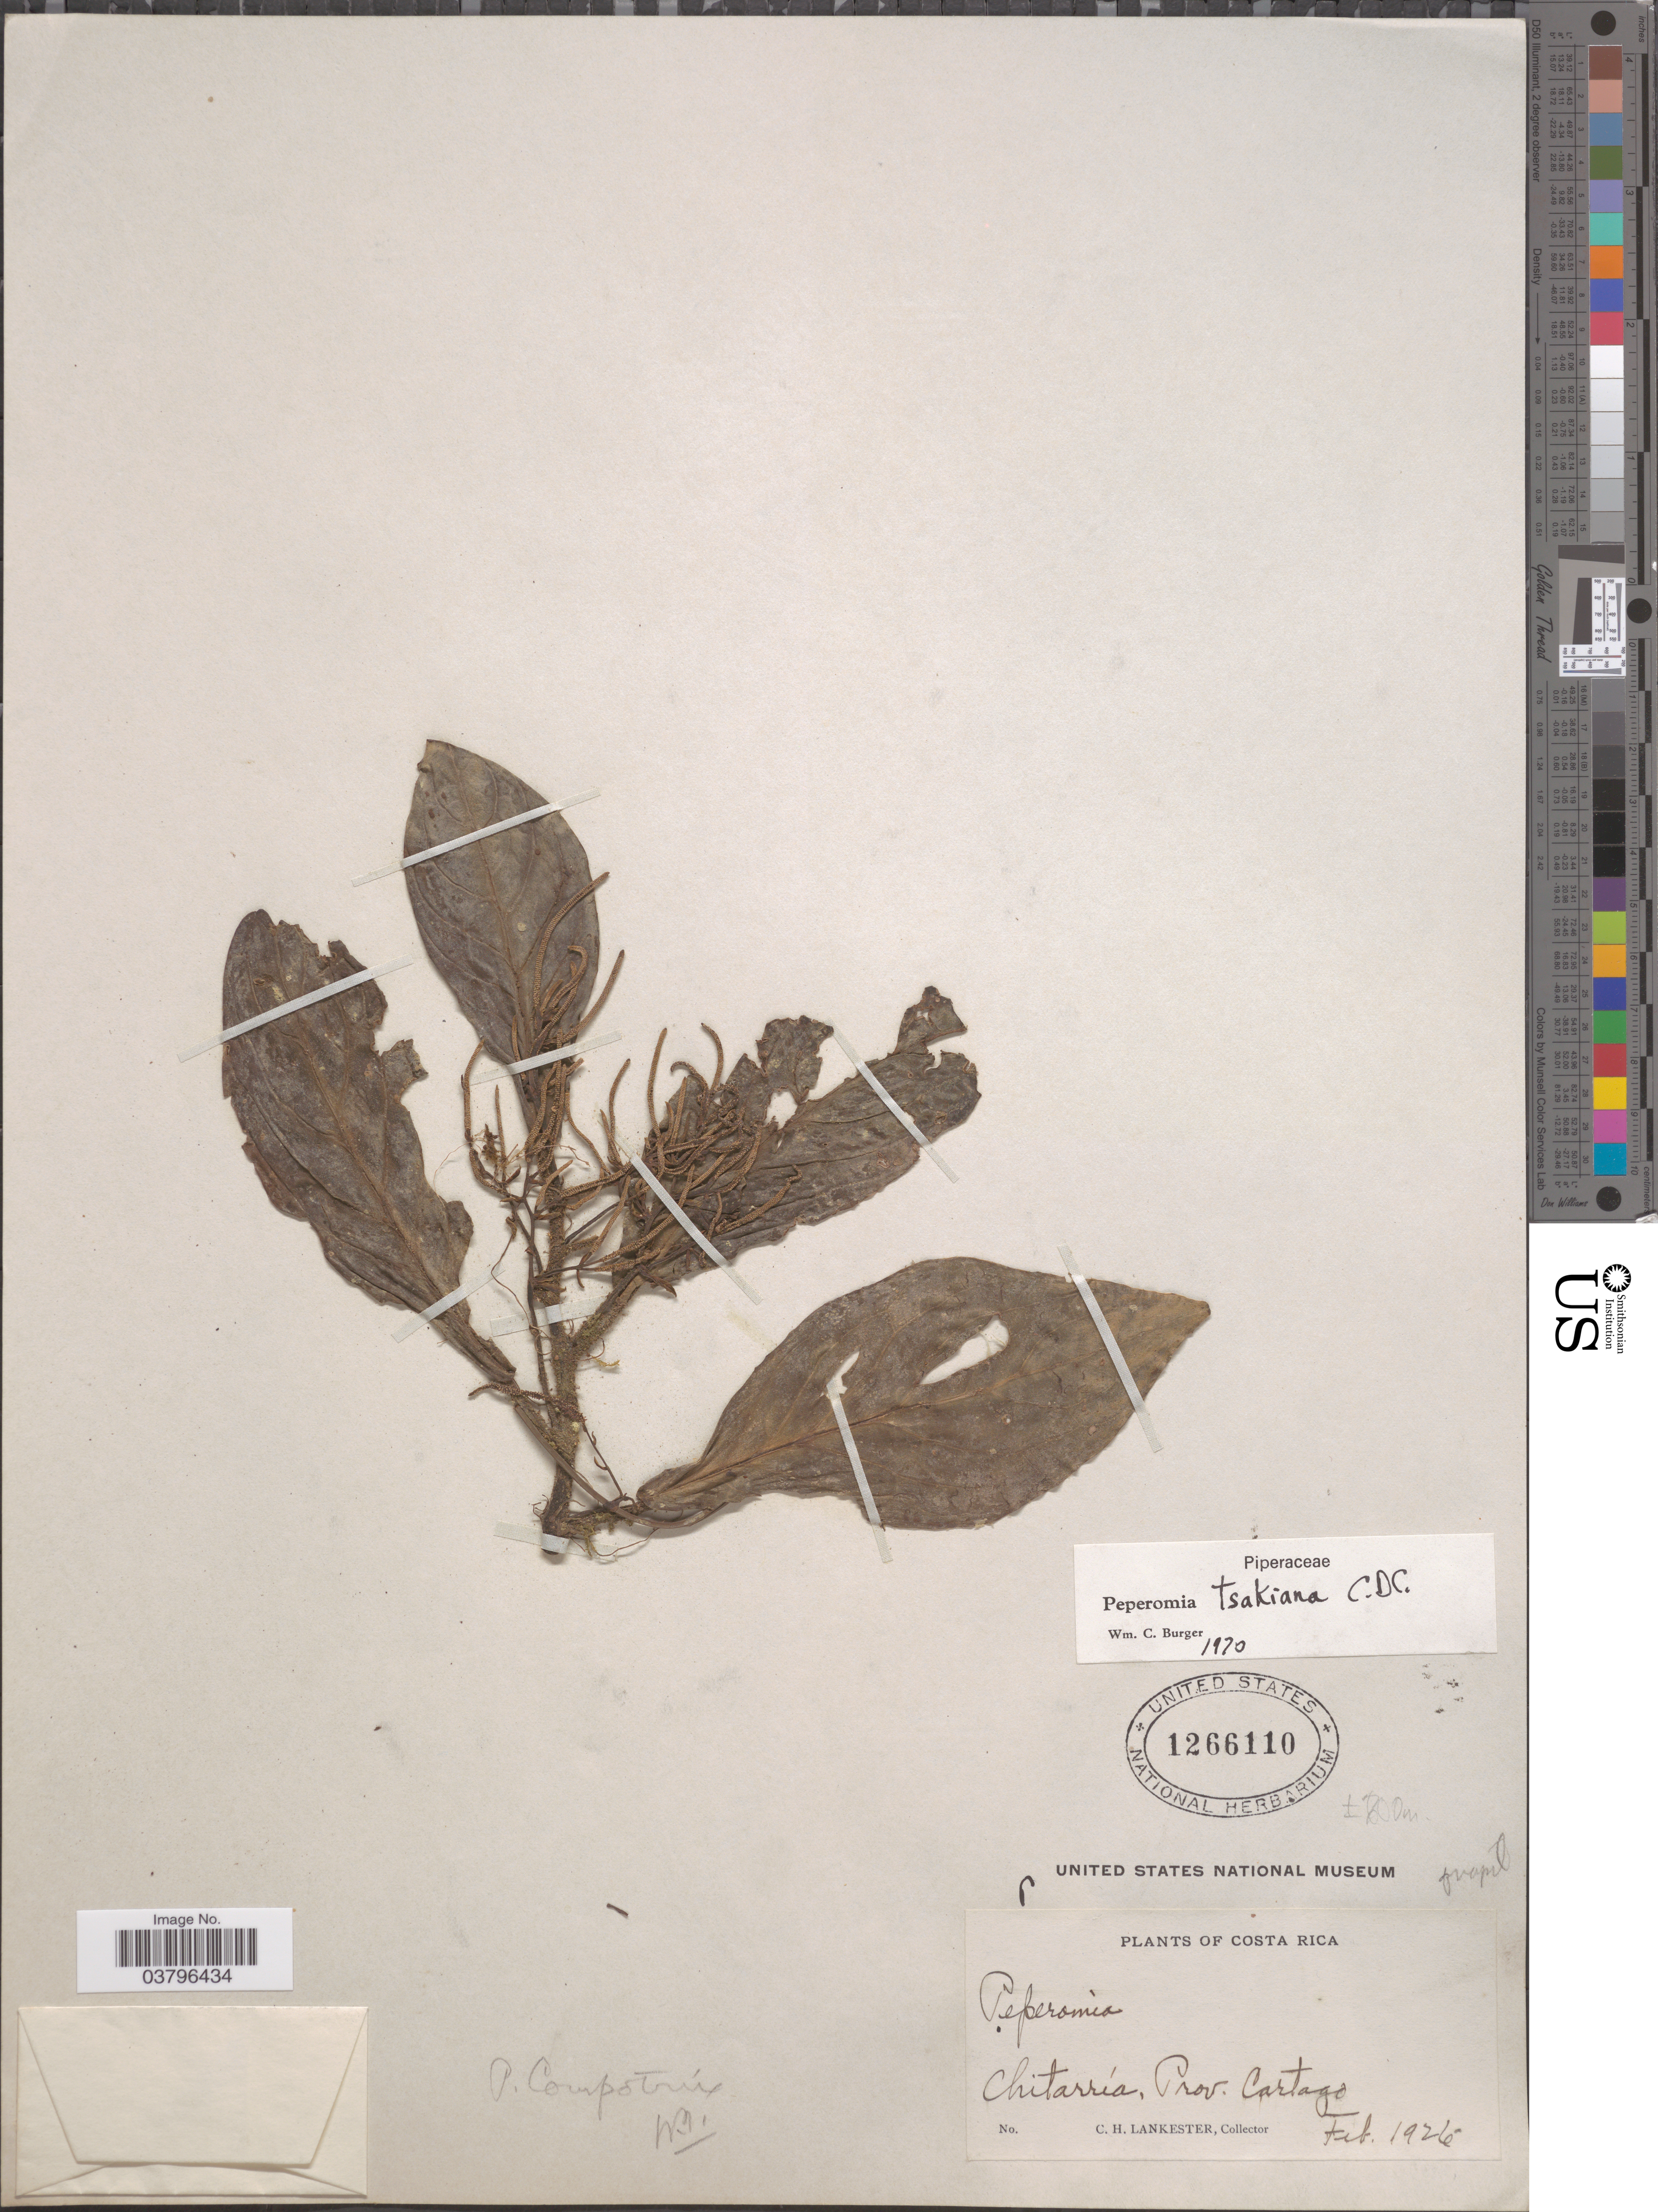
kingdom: Plantae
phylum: Tracheophyta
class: Magnoliopsida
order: Piperales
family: Piperaceae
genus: Peperomia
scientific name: Peperomia tsakiana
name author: C. DC.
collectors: C. H. Lankester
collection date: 1926-02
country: Costa Rica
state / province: Cartago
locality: Chitarría.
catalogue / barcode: US 1266110